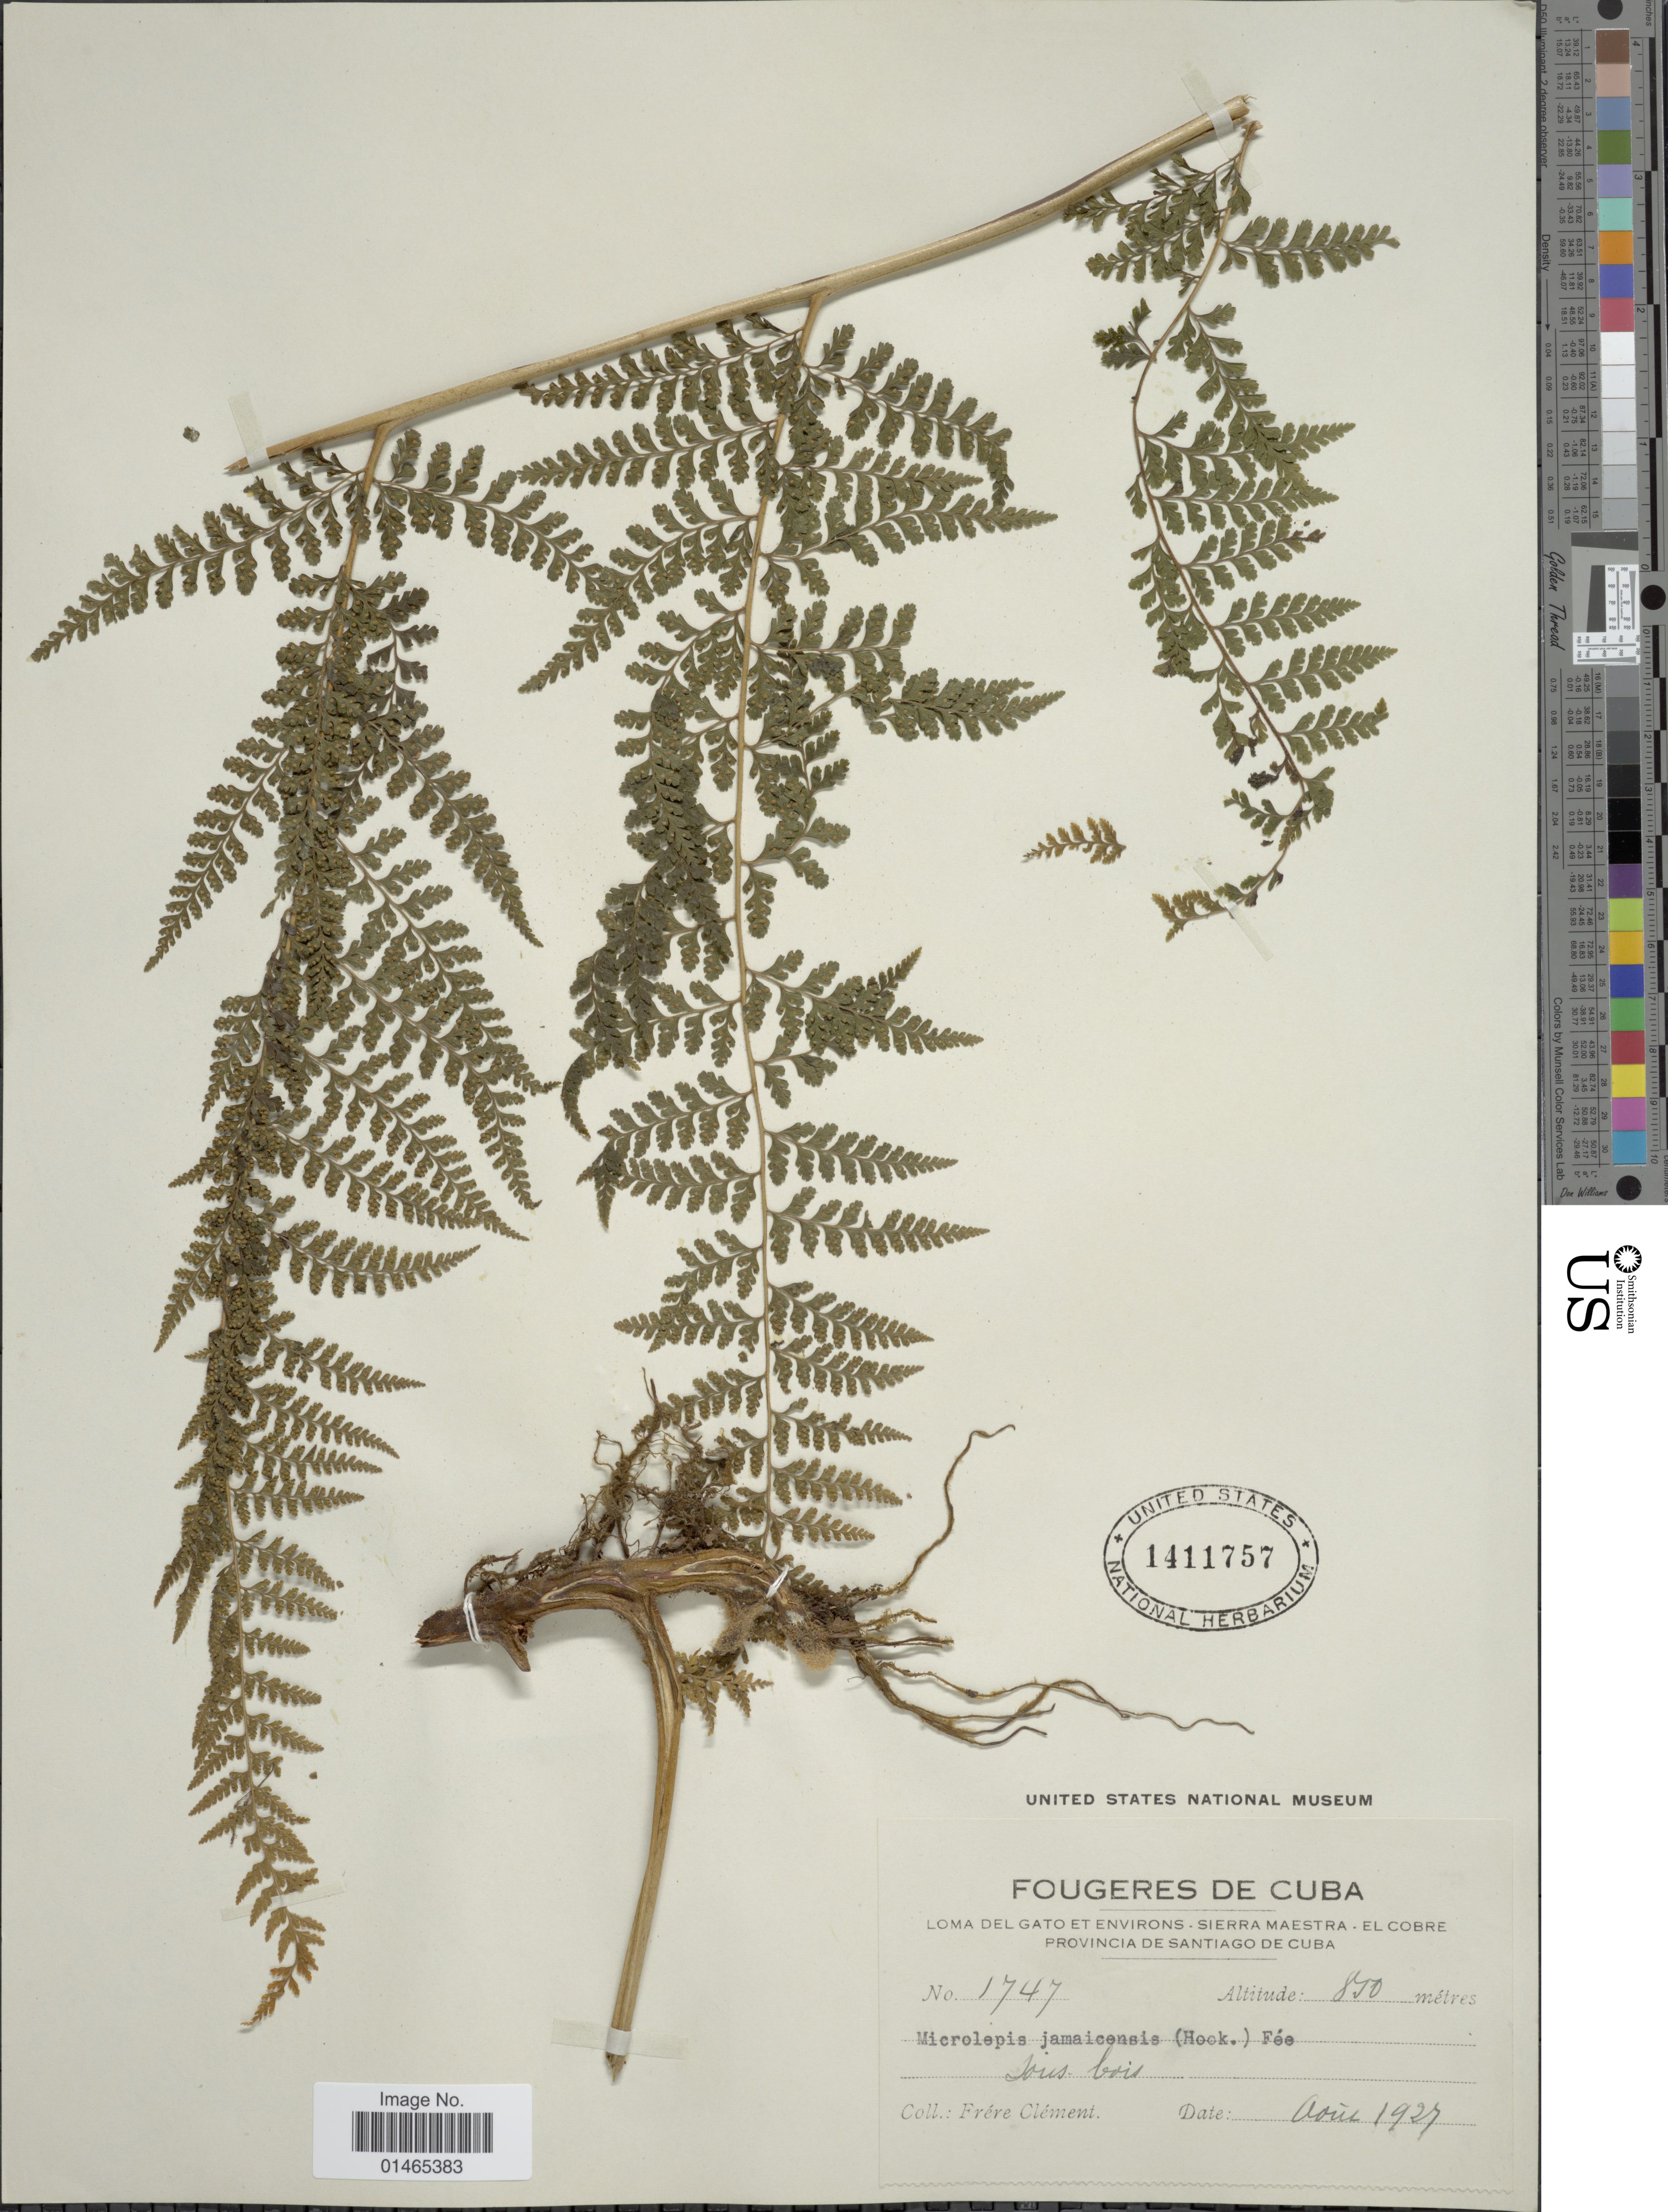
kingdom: Plantae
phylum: Tracheophyta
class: Polypodiopsida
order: Polypodiales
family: Dennstaedtiaceae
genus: Microlepia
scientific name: Microlepia jamaicensis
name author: (Hook.) Fée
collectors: B. Clement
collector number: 1747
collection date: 1927-08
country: Cuba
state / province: Santiago de Cuba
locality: Loma del Gato et environs, Sierra Maestra, El Cobre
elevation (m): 850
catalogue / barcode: US 1411757